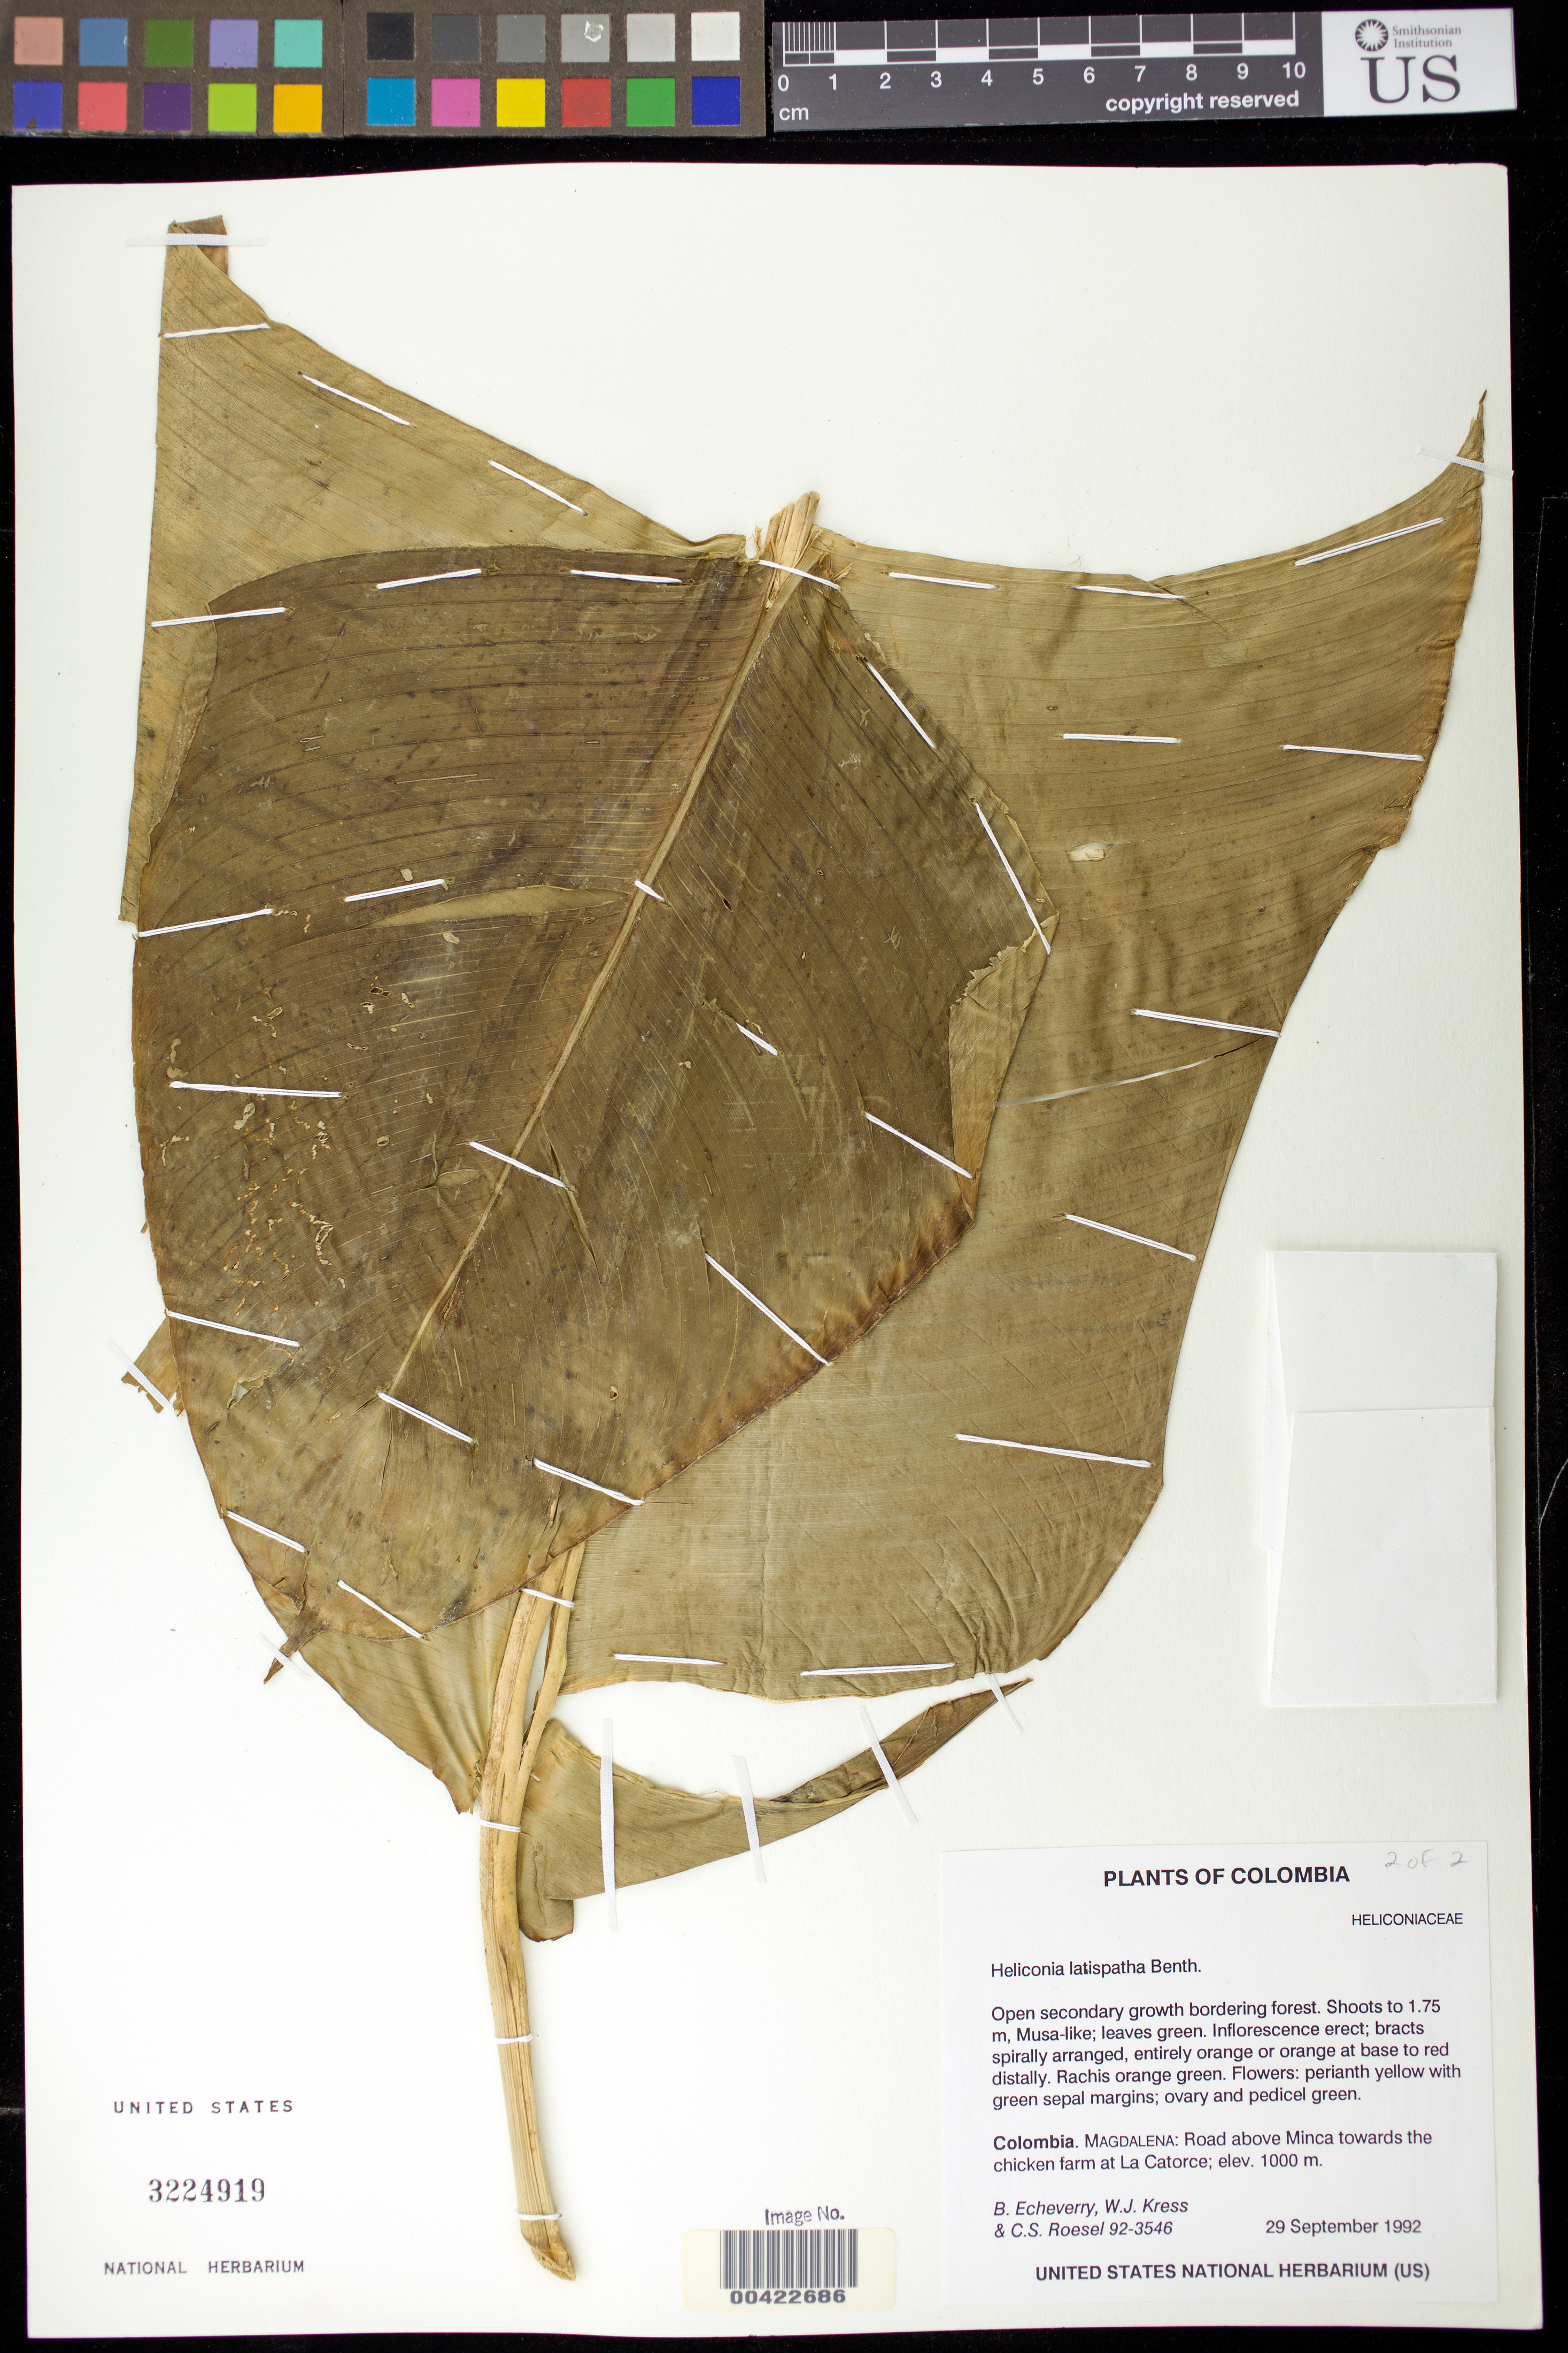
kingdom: Plantae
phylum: Tracheophyta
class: Liliopsida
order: Zingiberales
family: Heliconiaceae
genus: Heliconia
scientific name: Heliconia latispatha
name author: Benth.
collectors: B. Echeverry, W. J. Kress & C. S. Roesel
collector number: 92-3546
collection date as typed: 29 Sep 1992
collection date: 1992-09-29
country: Colombia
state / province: Magdalena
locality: Above Minca towards chicken farm at la Catorce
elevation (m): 1000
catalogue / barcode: US 3224919